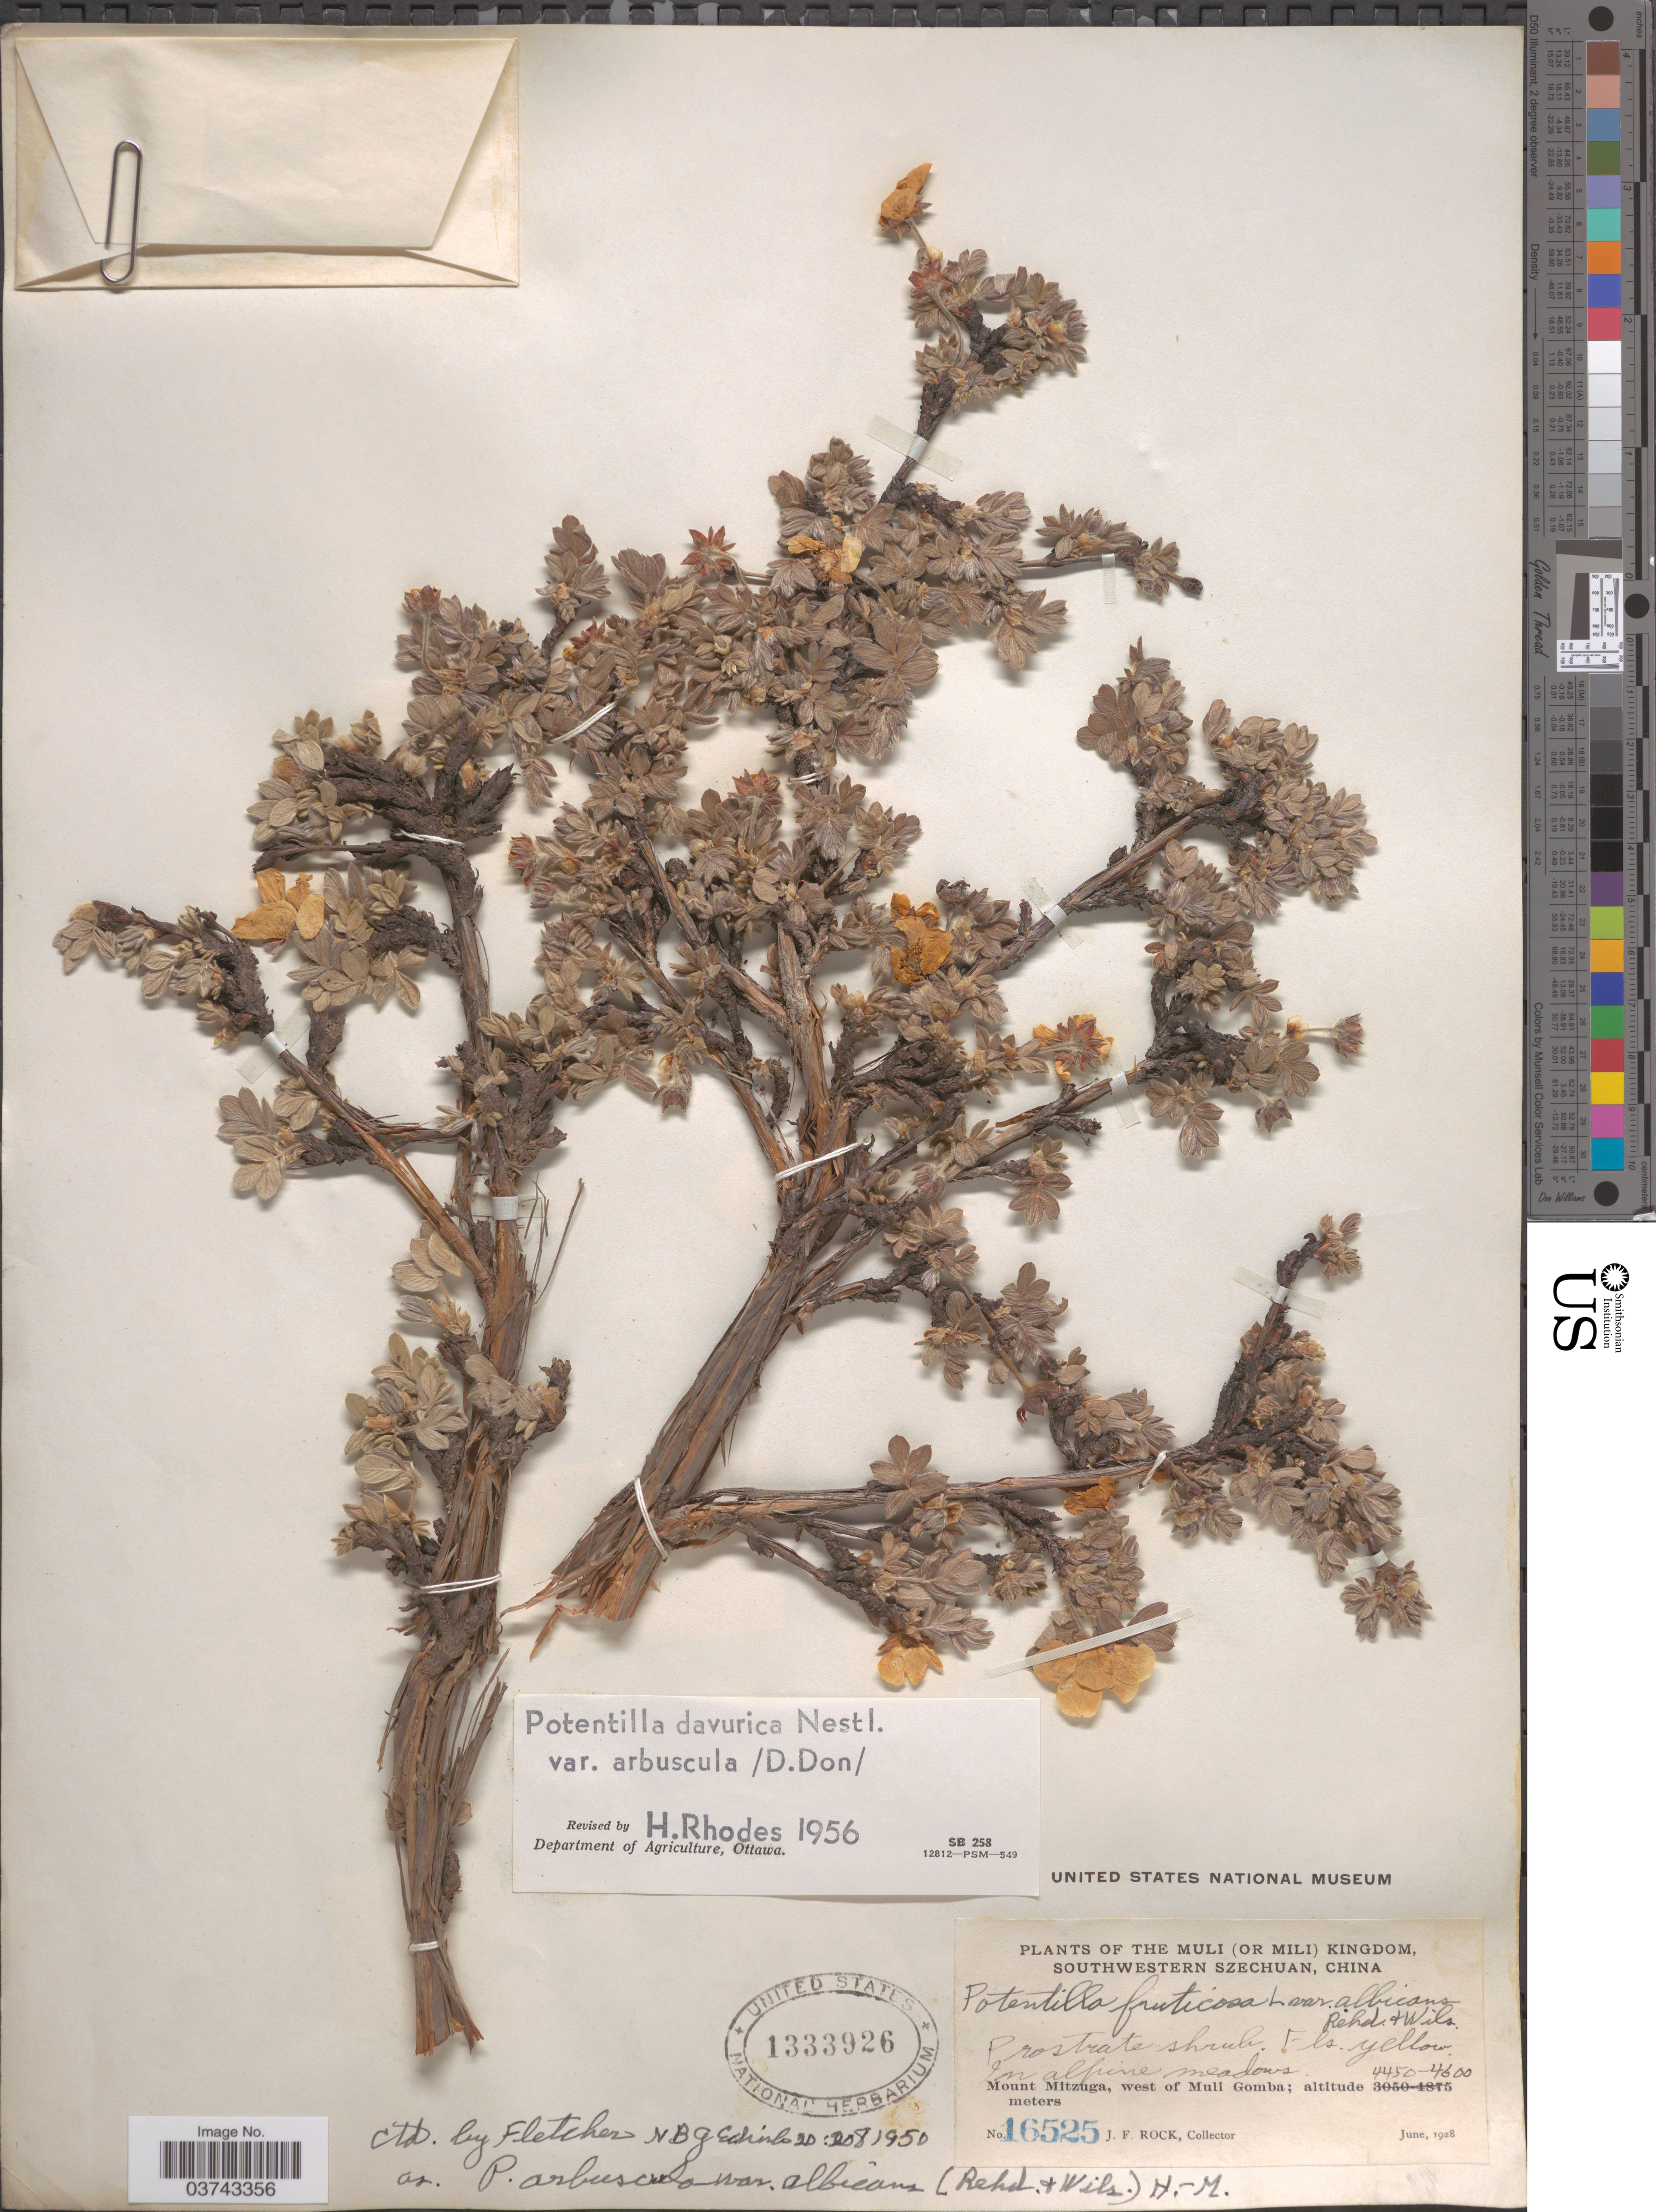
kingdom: Plantae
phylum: Tracheophyta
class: Magnoliopsida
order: Rosales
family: Rosaceae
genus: Dasiphora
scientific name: Dasiphora arbuscula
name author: (D. Don) Soják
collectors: J. Rock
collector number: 16525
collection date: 1928-06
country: China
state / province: Sichuan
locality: The Muli (or Mili) Kingdom, Southwestern Szechuan. Mount Mitzuga, west of Muli Gomba.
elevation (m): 4450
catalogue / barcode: US 1333926